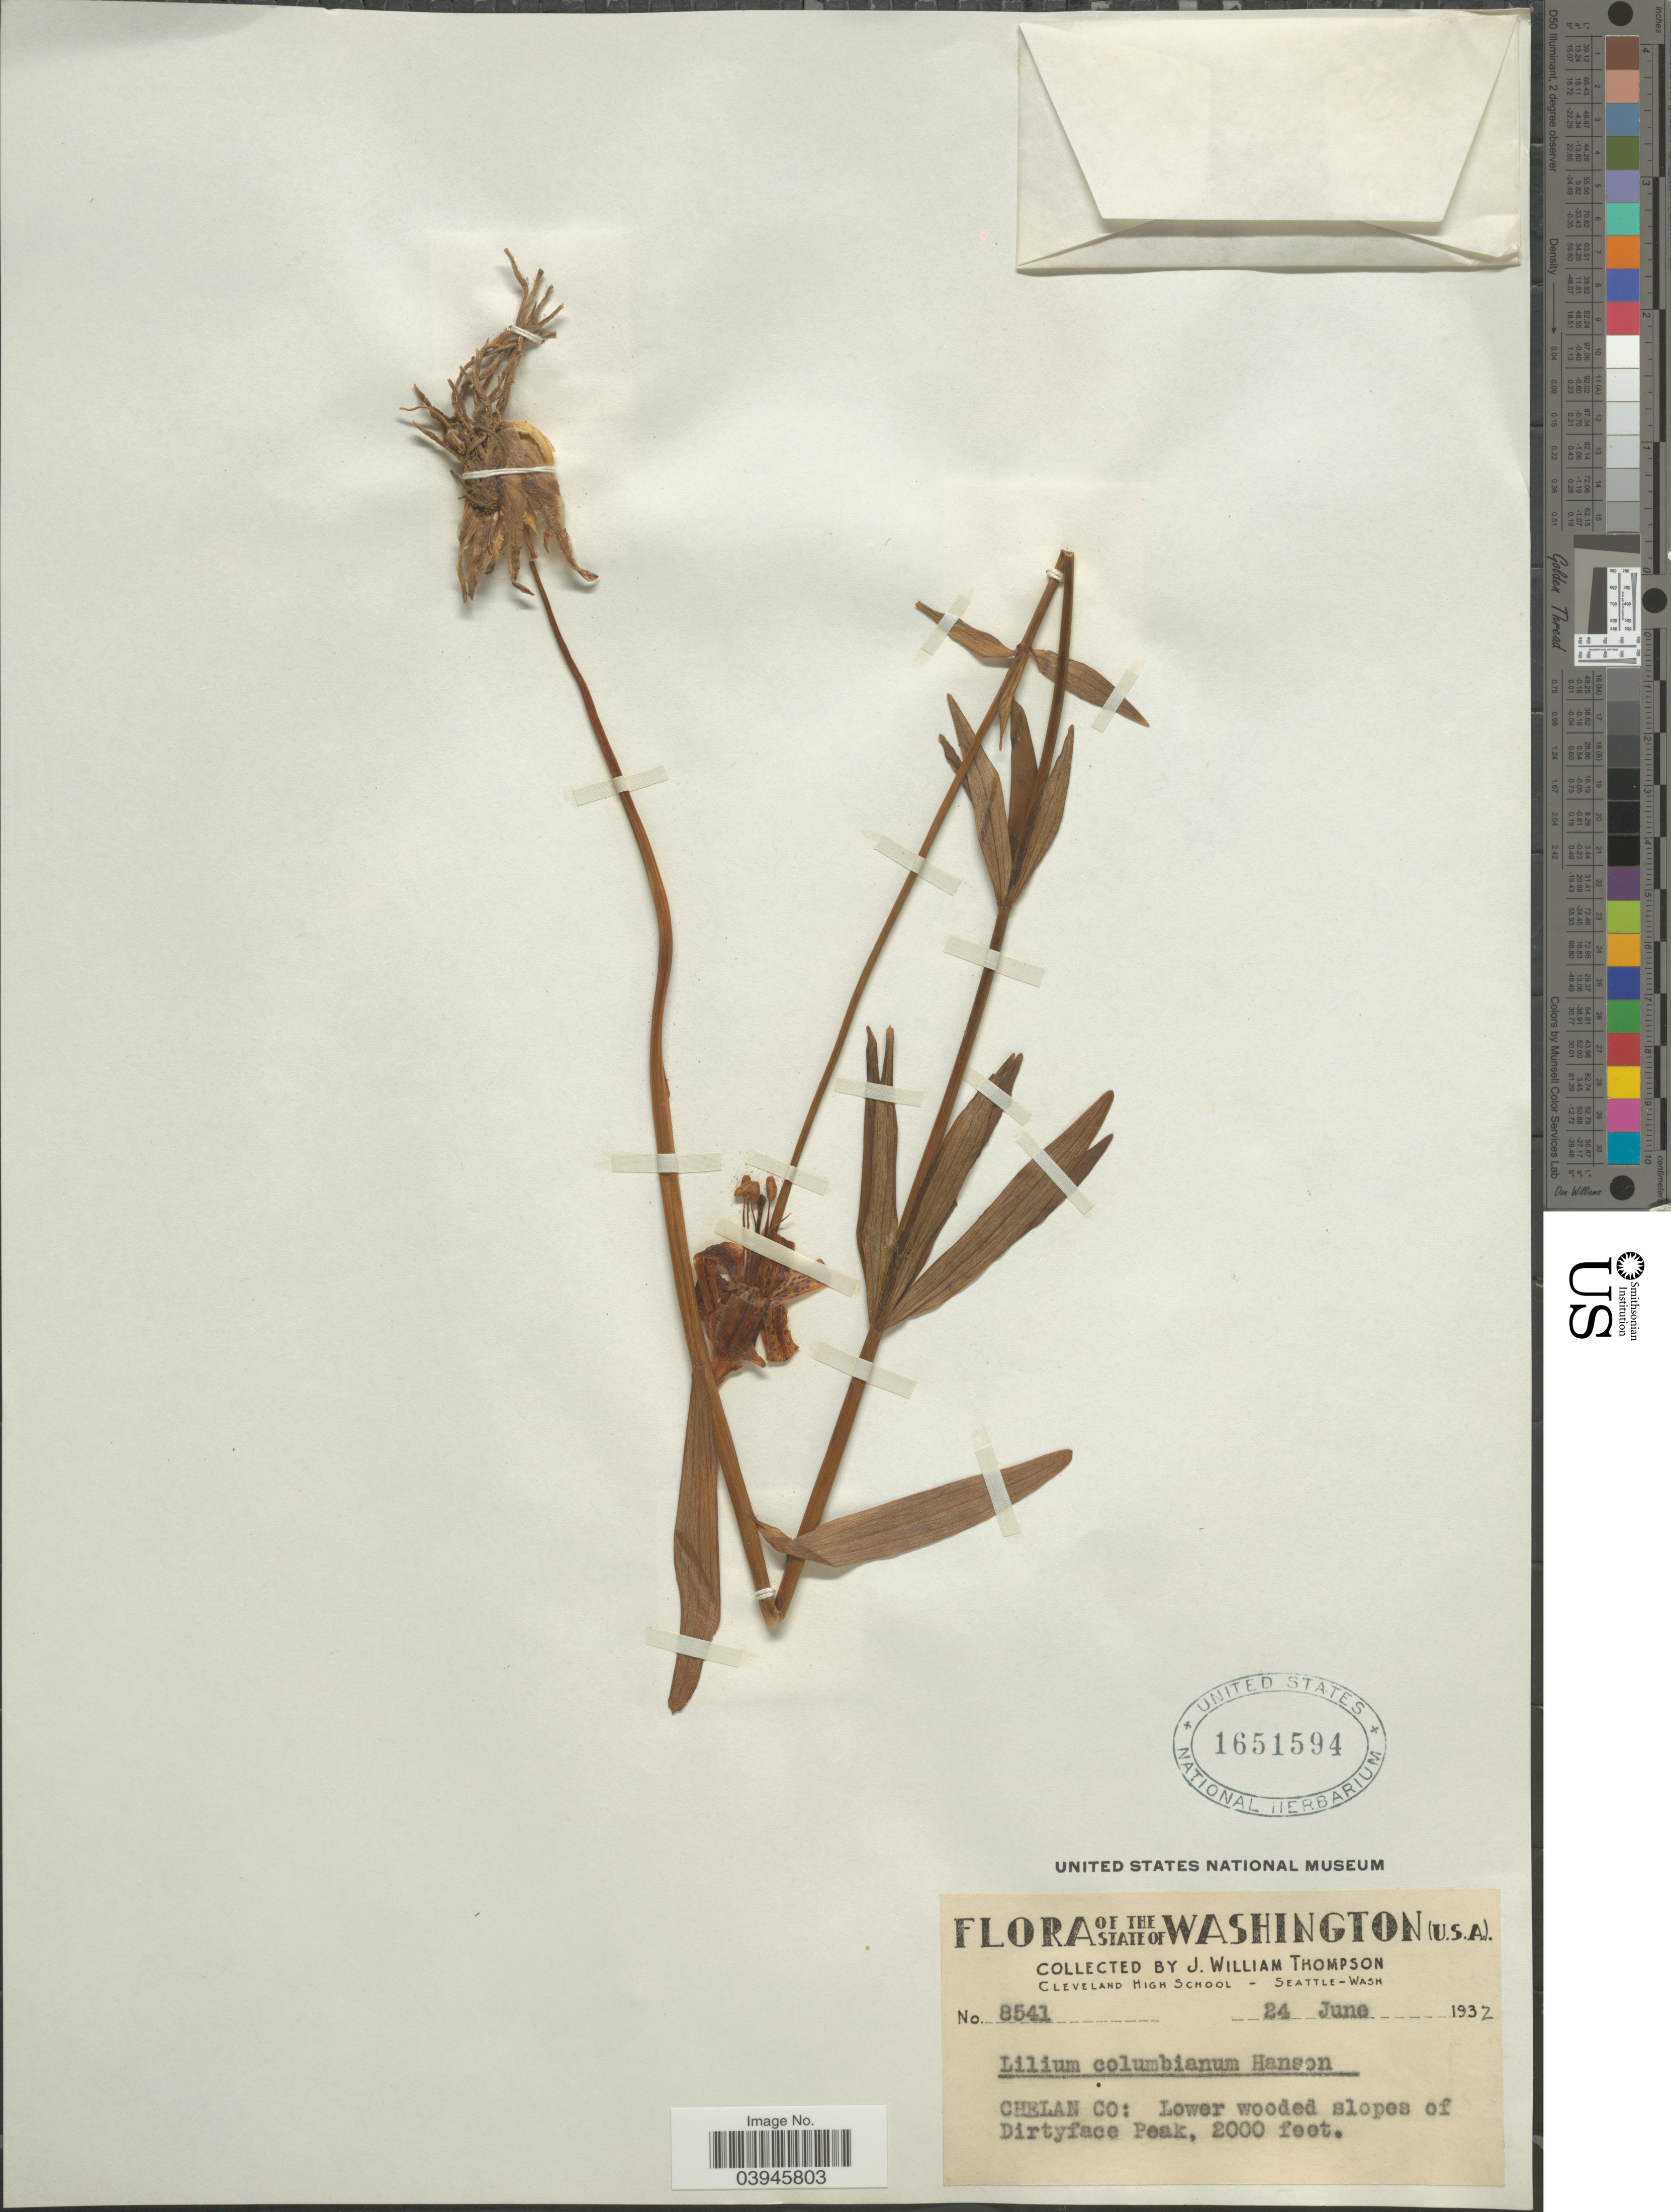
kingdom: Plantae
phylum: Tracheophyta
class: Liliopsida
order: Liliales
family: Liliaceae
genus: Lilium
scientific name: Lilium columbianum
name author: Leichtlin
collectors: J. W. Thompson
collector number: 8541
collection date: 1932-06-24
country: United States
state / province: Washington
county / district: Chelan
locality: Chelan Co: Lower wooded slopes of Dirtyface Peak.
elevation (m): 610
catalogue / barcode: US 1651594